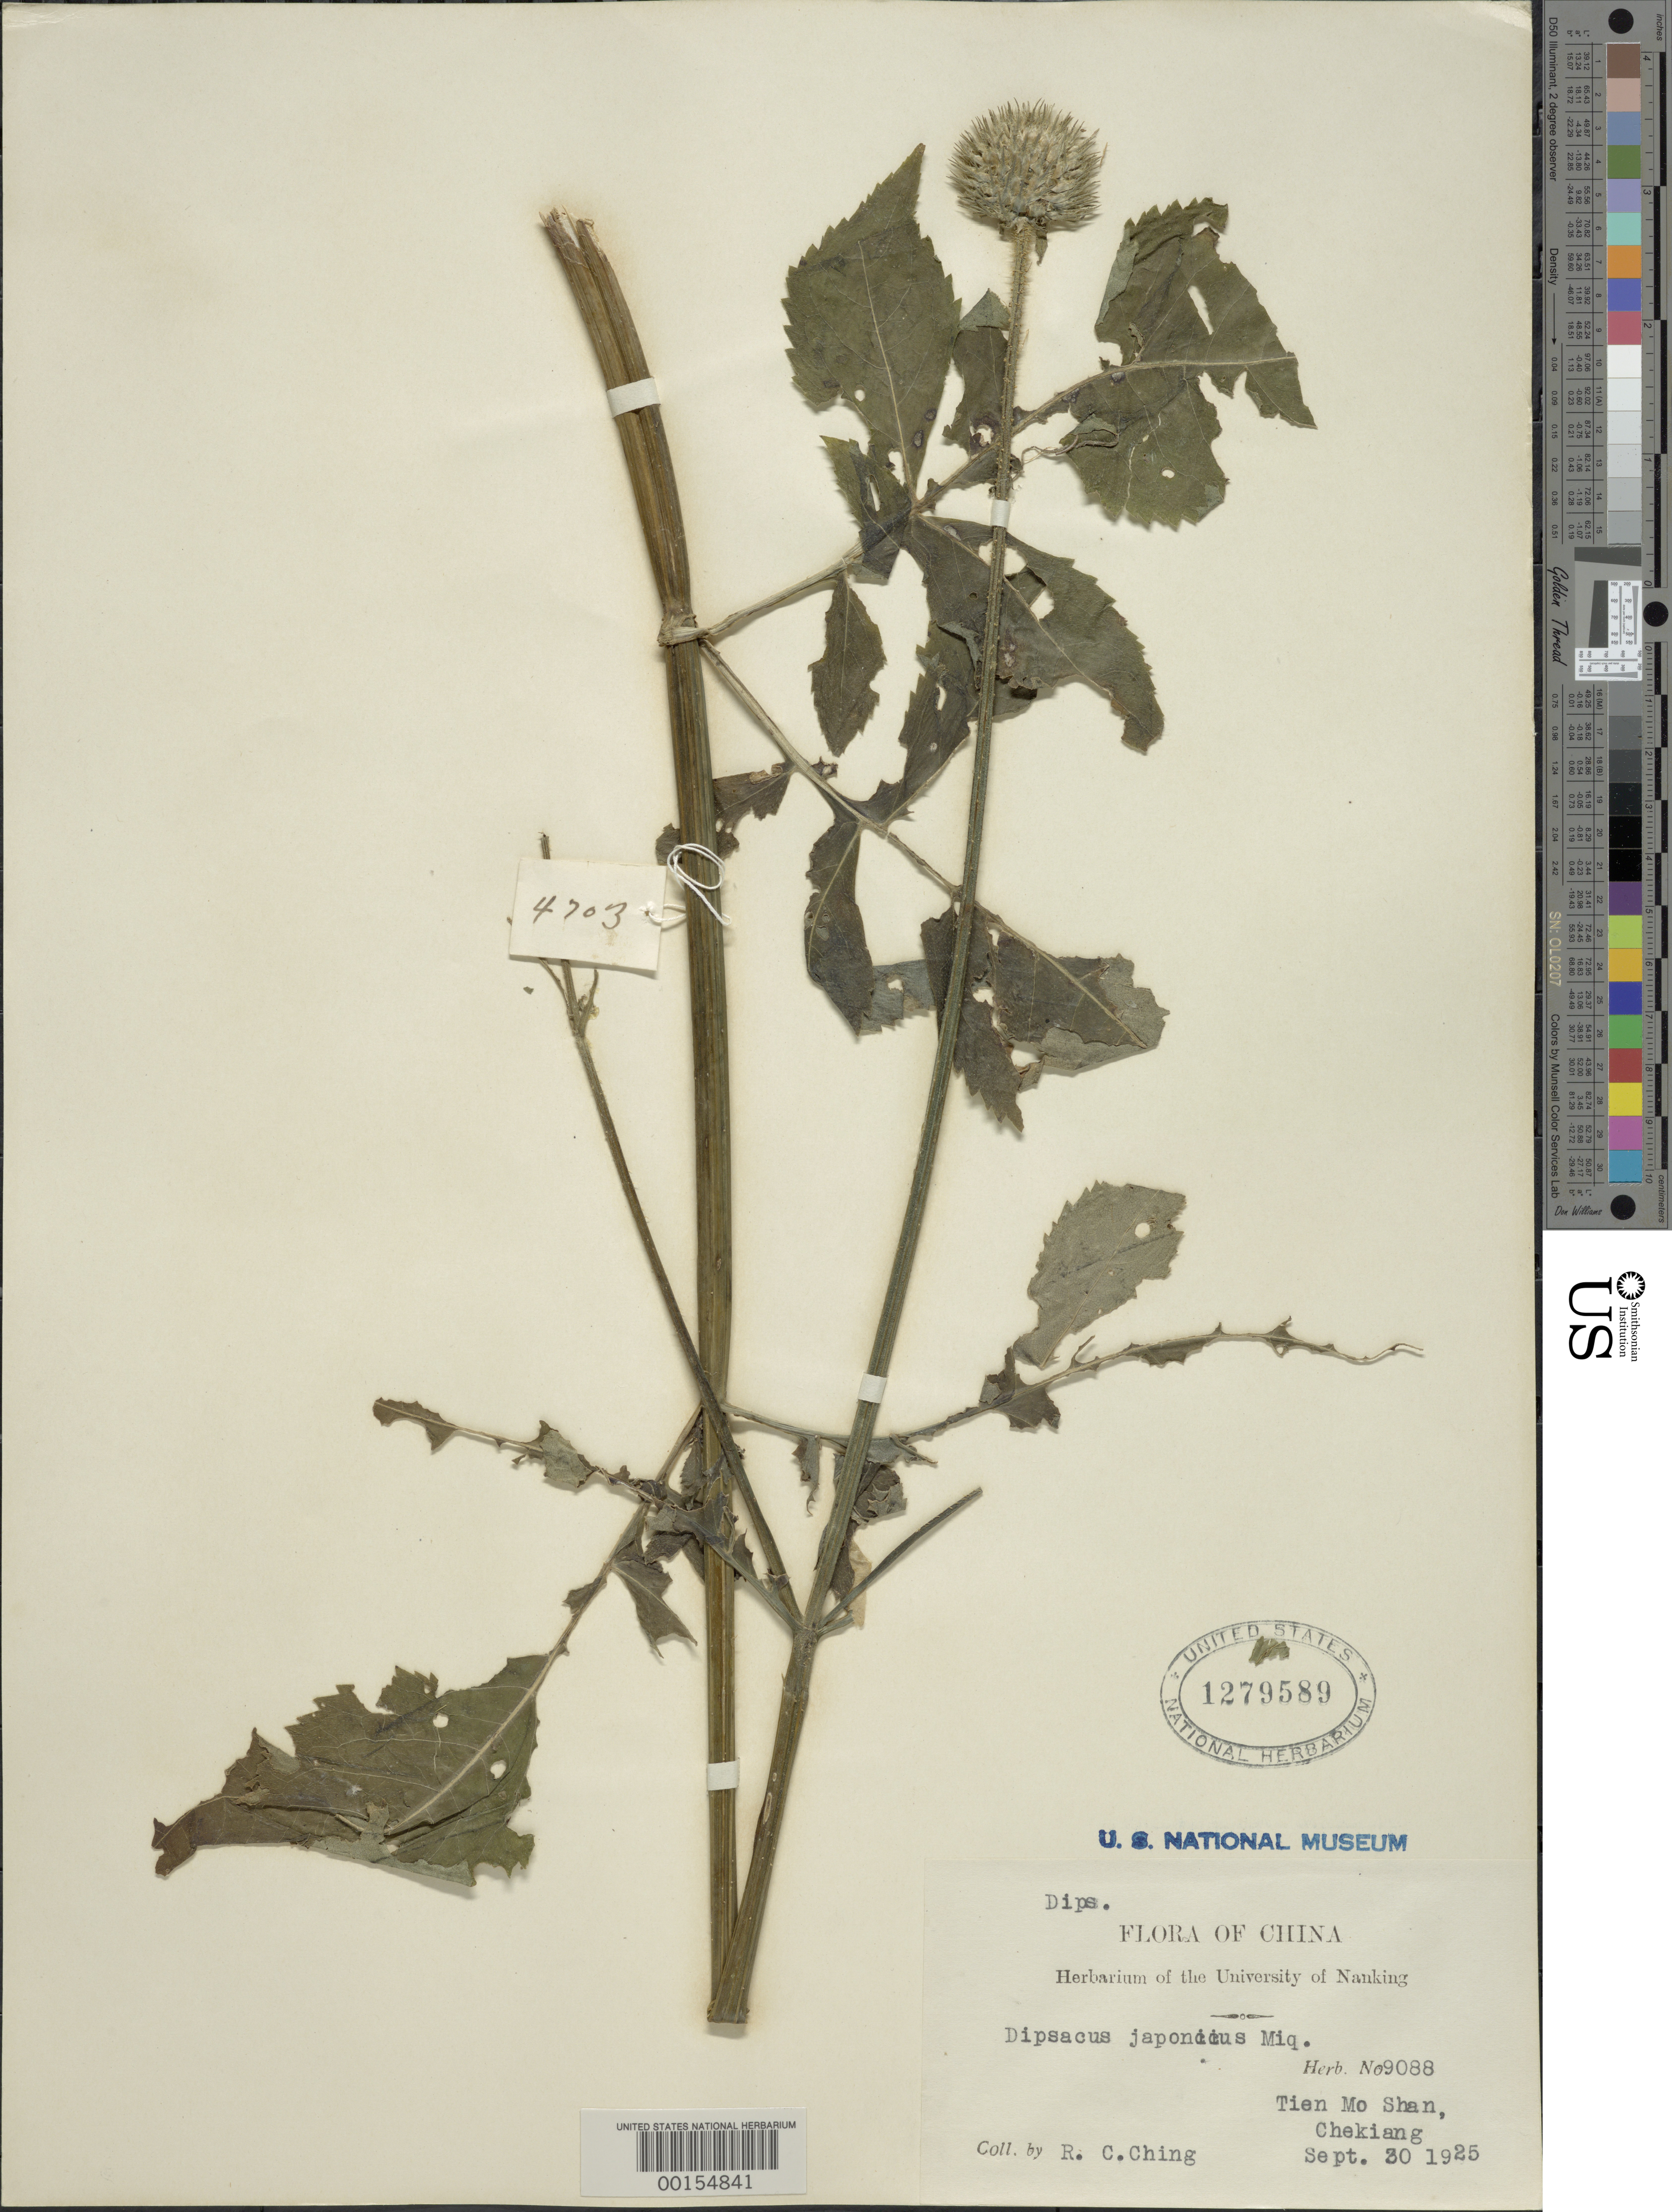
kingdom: Plantae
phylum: Tracheophyta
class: Magnoliopsida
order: Dipsacales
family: Caprifoliaceae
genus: Dipsacus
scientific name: Dipsacus japonicus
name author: Miq.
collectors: R. C. Ching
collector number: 9088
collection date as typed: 30 Sep 1925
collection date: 1925-09-30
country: China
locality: Tien no shan, chekiang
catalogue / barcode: US 1279589